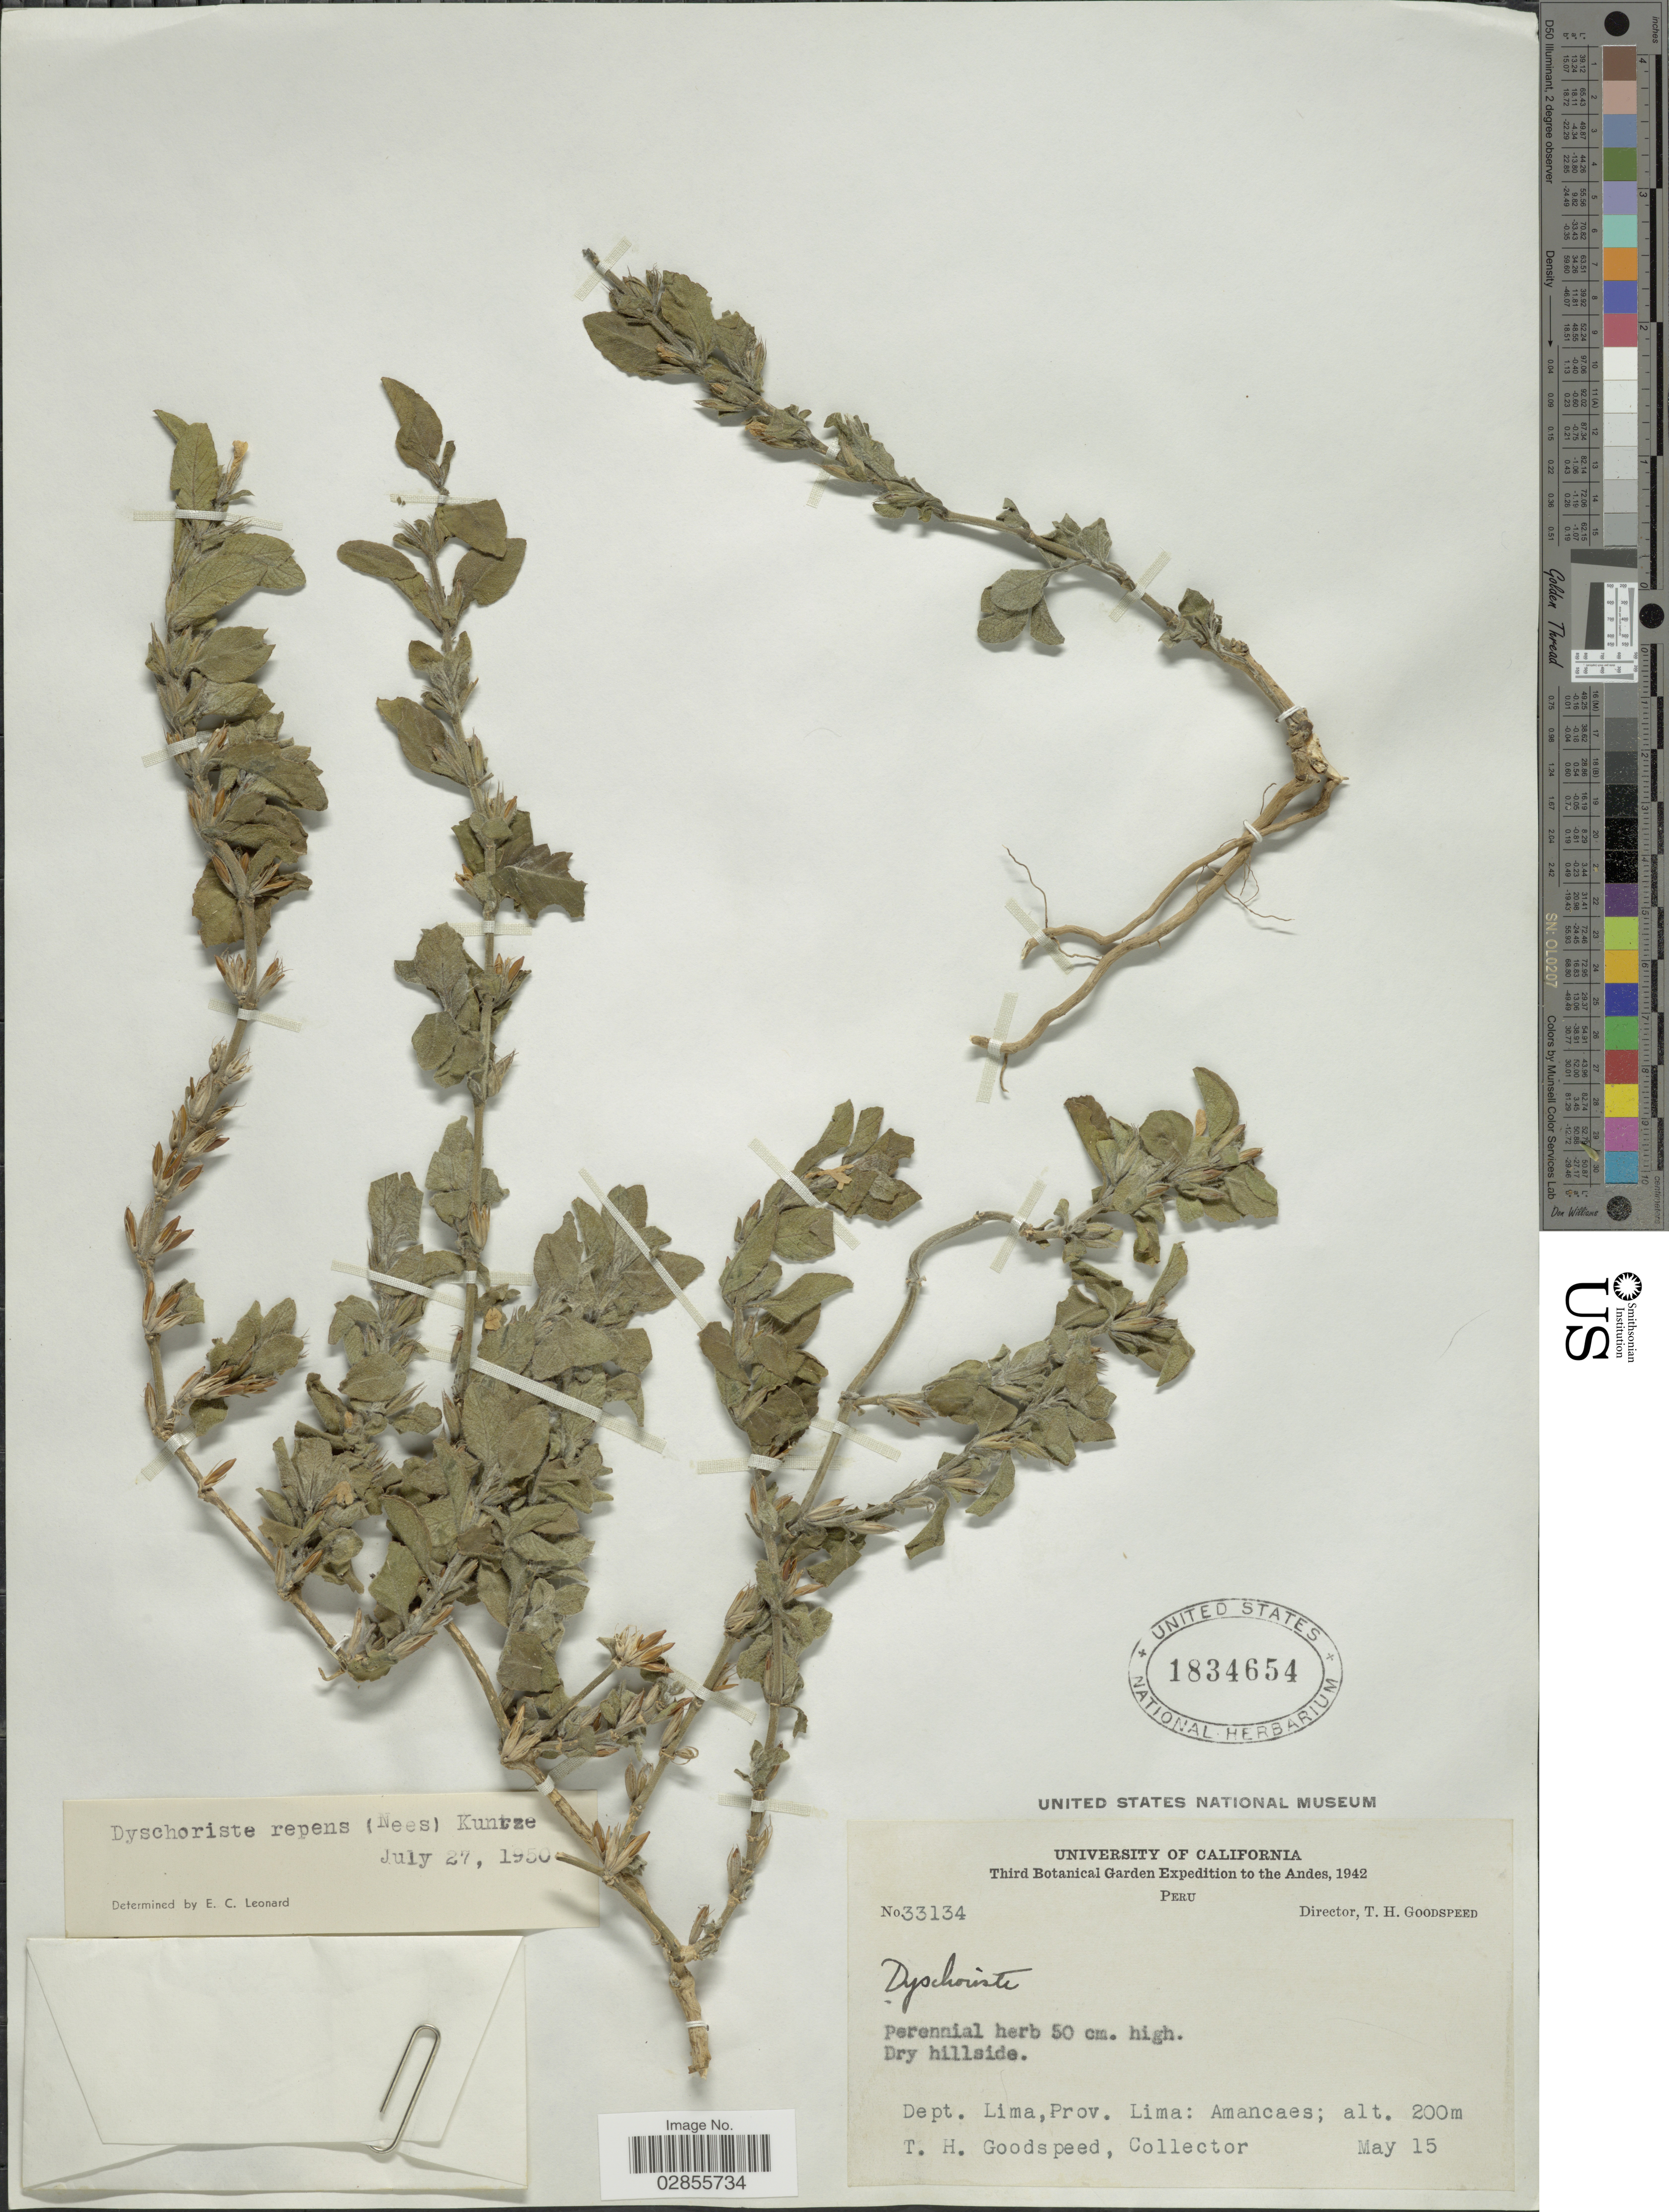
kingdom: Plantae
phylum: Tracheophyta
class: Magnoliopsida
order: Lamiales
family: Acanthaceae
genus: Dyschoriste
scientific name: Dyschoriste repens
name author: (Nees) Kuntze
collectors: T. Goodspeed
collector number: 33134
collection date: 1942-05-15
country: Peru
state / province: Lima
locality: Andes. Dept. Lima, Prov. Lima: Amancaes.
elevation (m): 200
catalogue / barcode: US 1834654